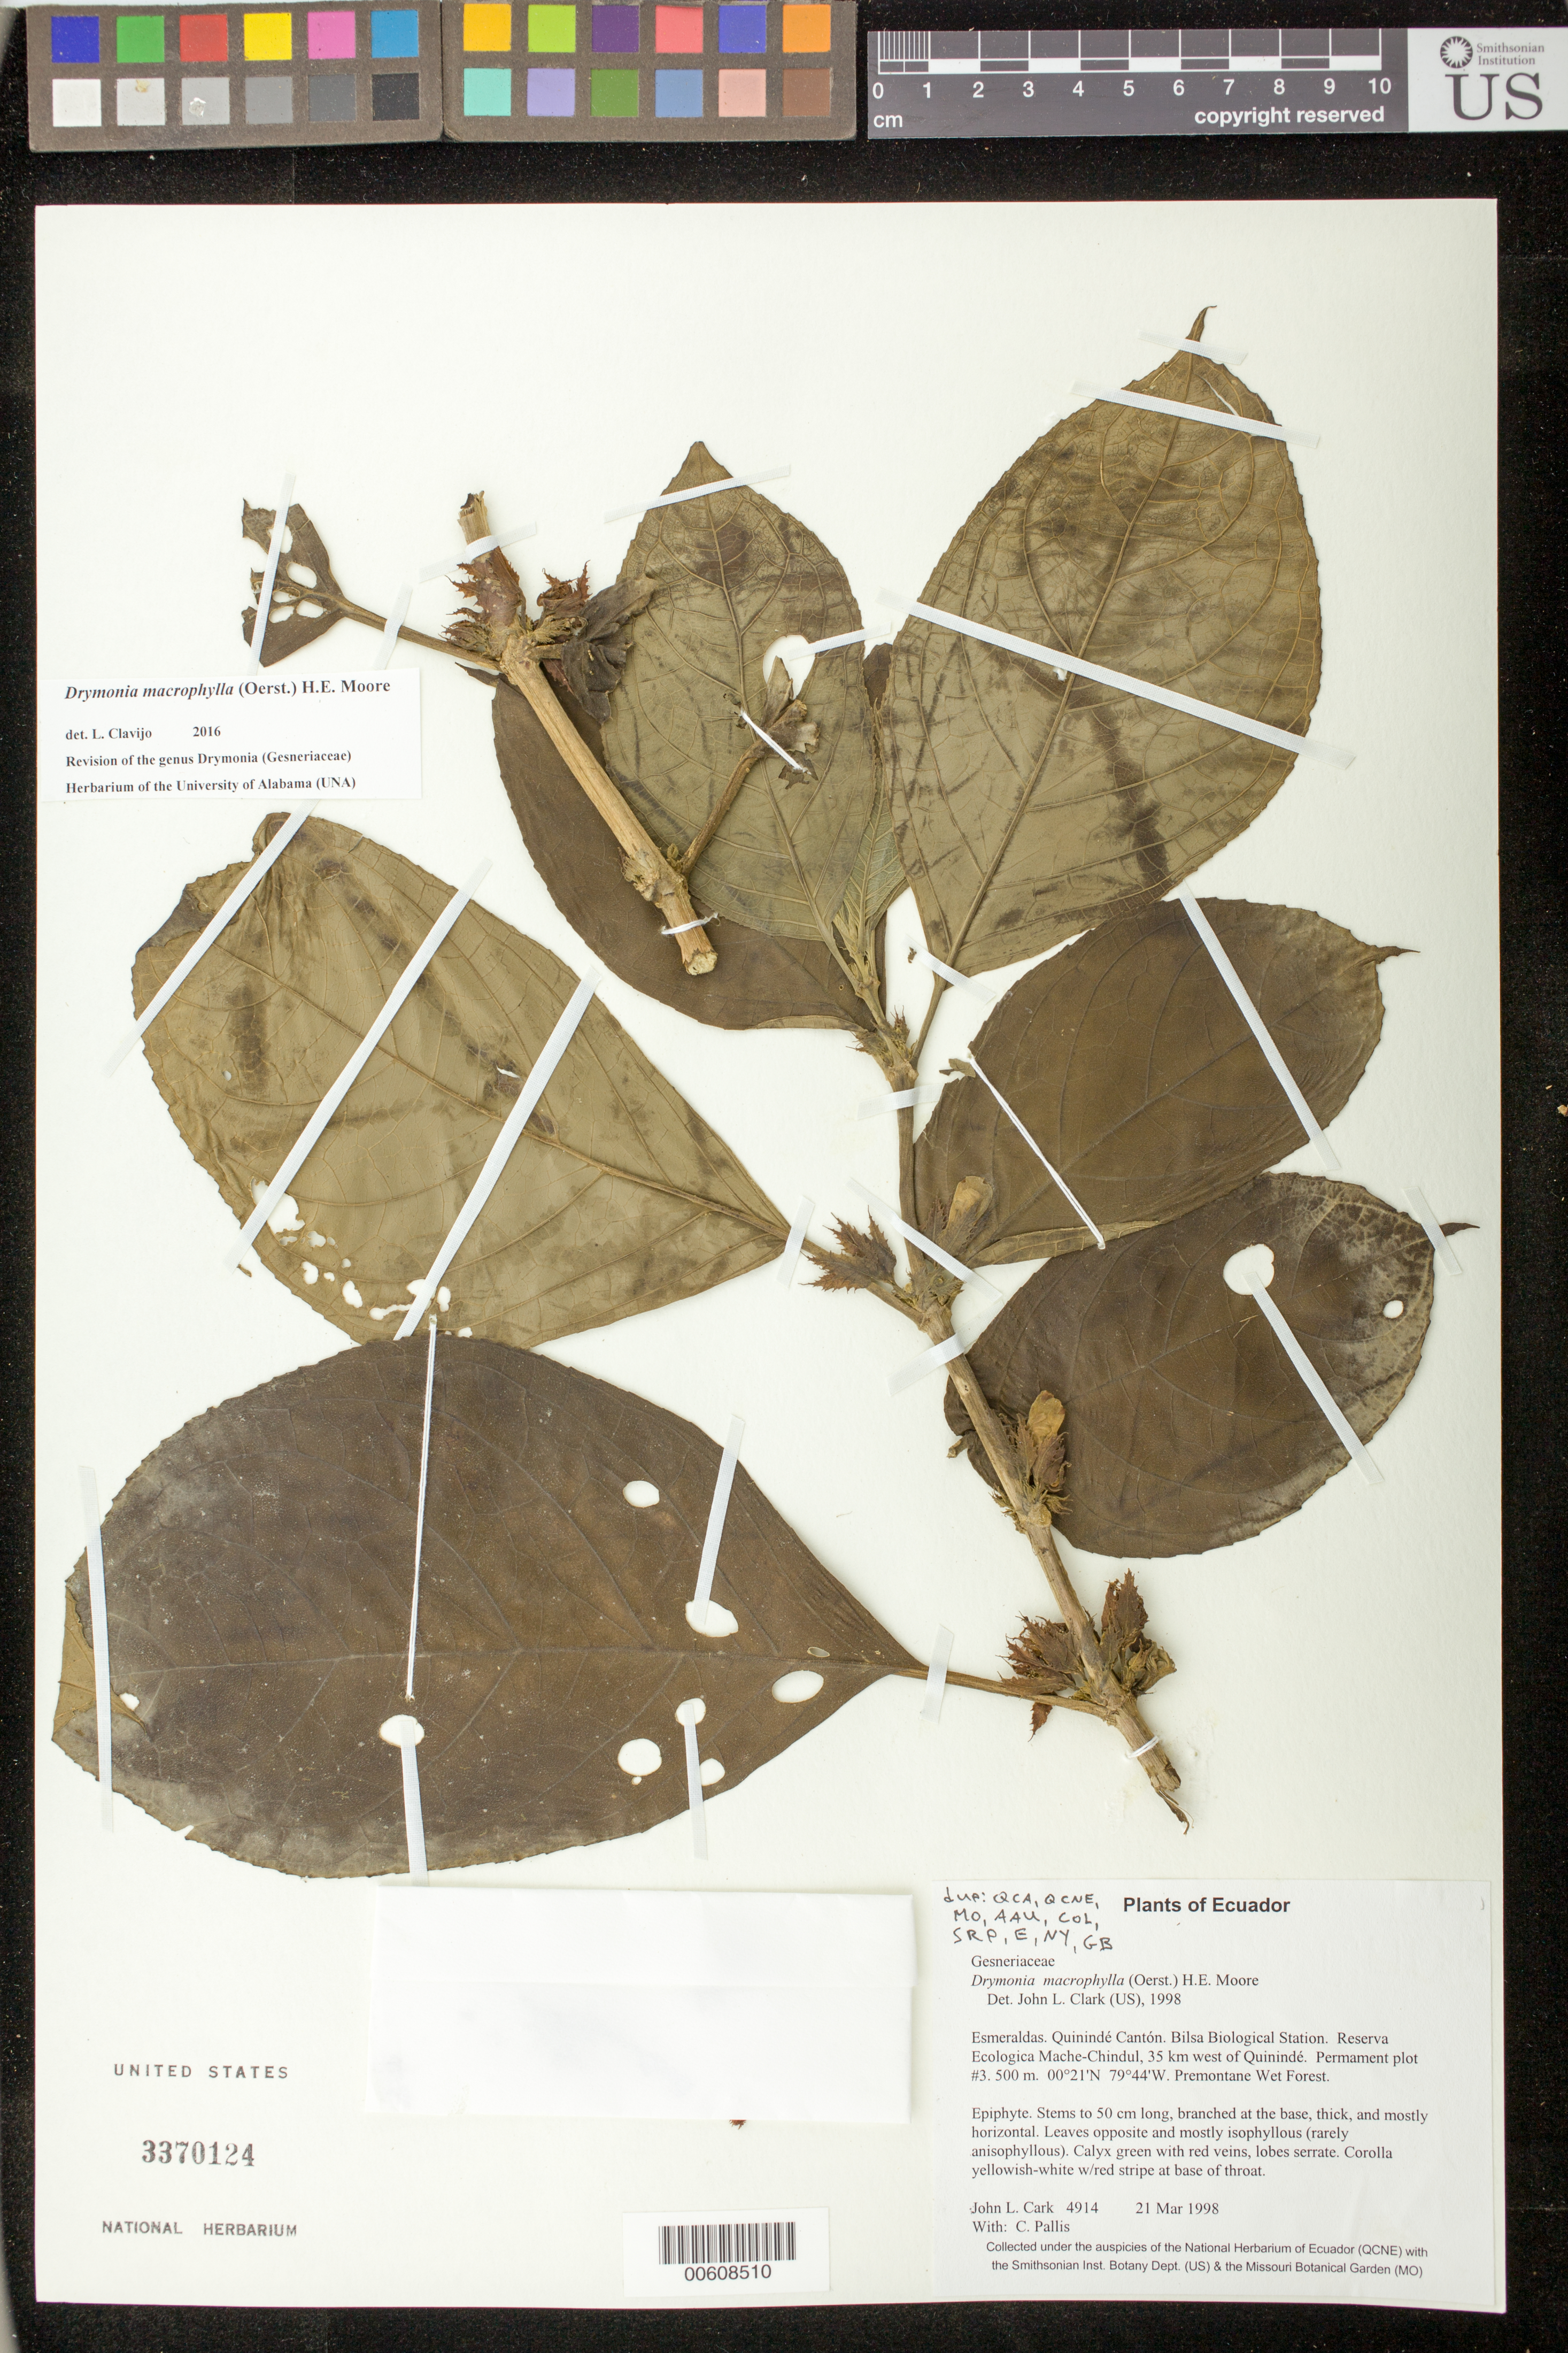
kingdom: Plantae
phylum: Tracheophyta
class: Magnoliopsida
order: Lamiales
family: Gesneriaceae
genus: Drymonia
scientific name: Drymonia macrophylla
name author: (Oerst.) H.E. Moore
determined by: Clark, J. L., (SEL), The Marie Selby Botanical Garden (UNITED STATES)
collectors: J. L. Clark & C. Pallis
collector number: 4914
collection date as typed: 21 Mar 1998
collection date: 1998-03-21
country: Ecuador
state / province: Esmeraldas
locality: Quinindé Cantón. Bilsa Biological Station. Reserva Ecologica Mache-Chindul, 35 km west of Quinindé. Permament plot #3.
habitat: Premontane Wet Forest.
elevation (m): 500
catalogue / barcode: US 3370124